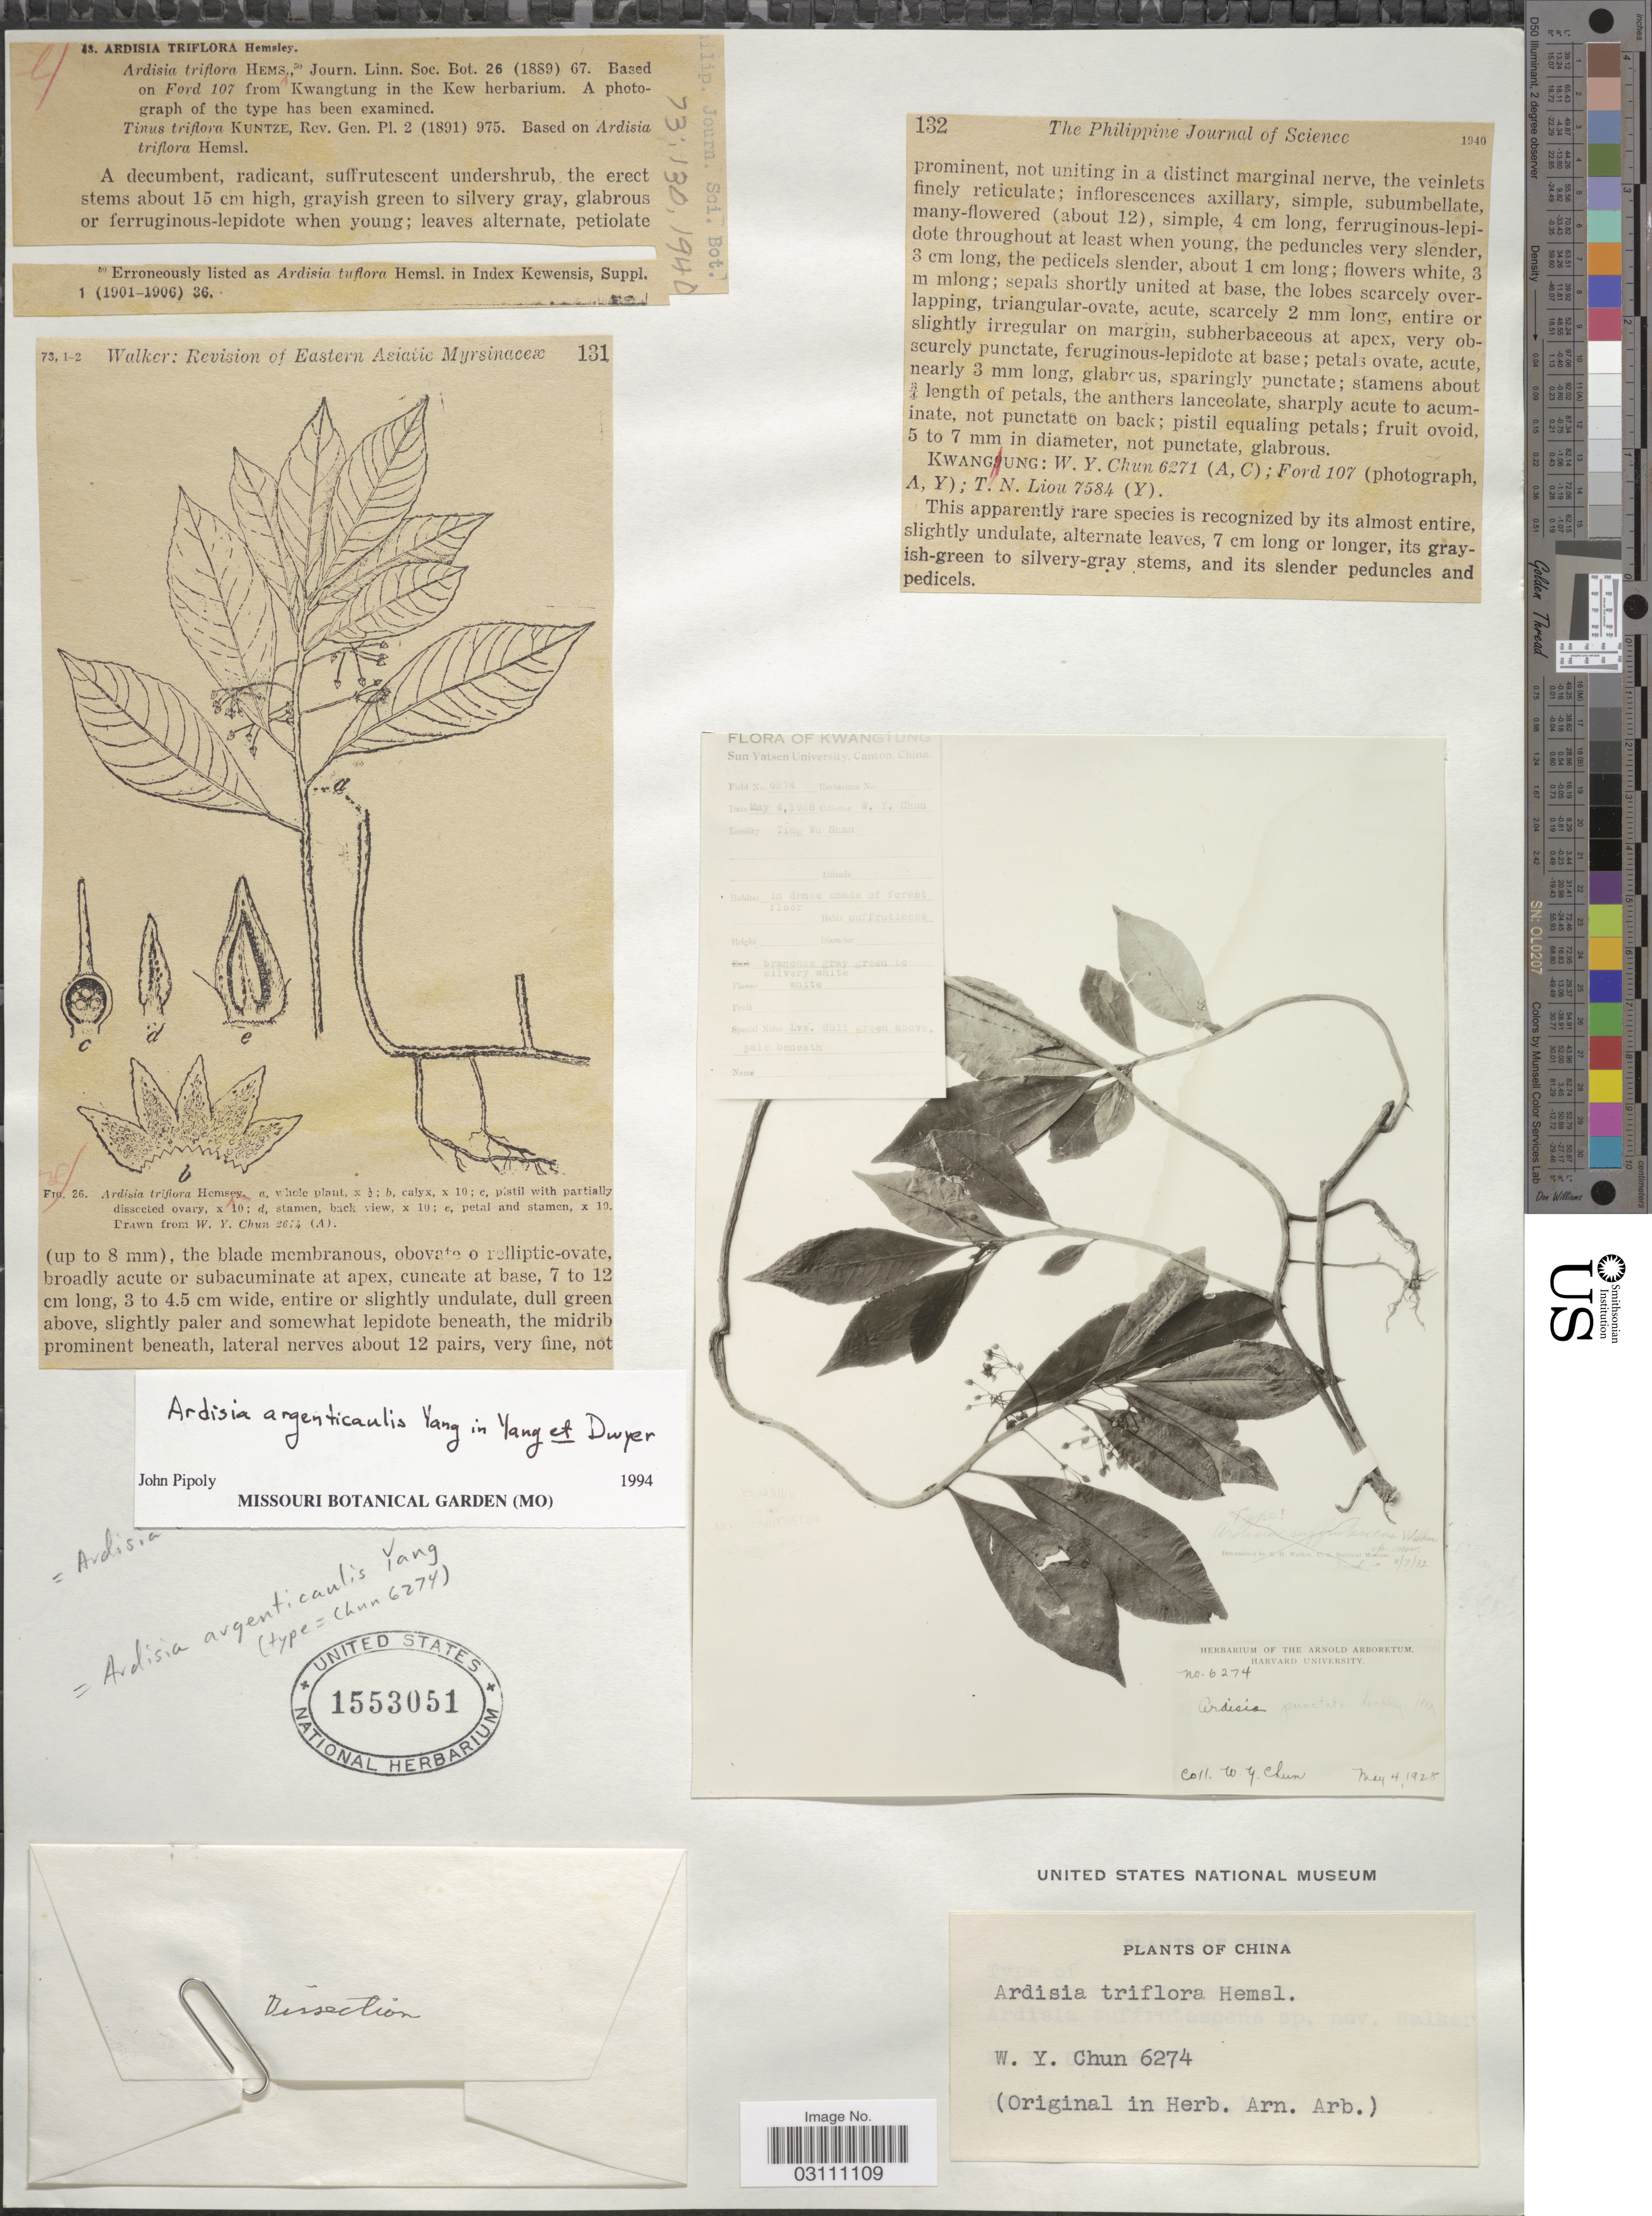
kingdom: Plantae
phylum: Tracheophyta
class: Magnoliopsida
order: Ericales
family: Primulaceae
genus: Ardisia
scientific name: Ardisia argenticaulis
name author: Y.P. Yang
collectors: W. Y. Chun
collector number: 6274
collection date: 1928-05-04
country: China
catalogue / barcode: US 1553051